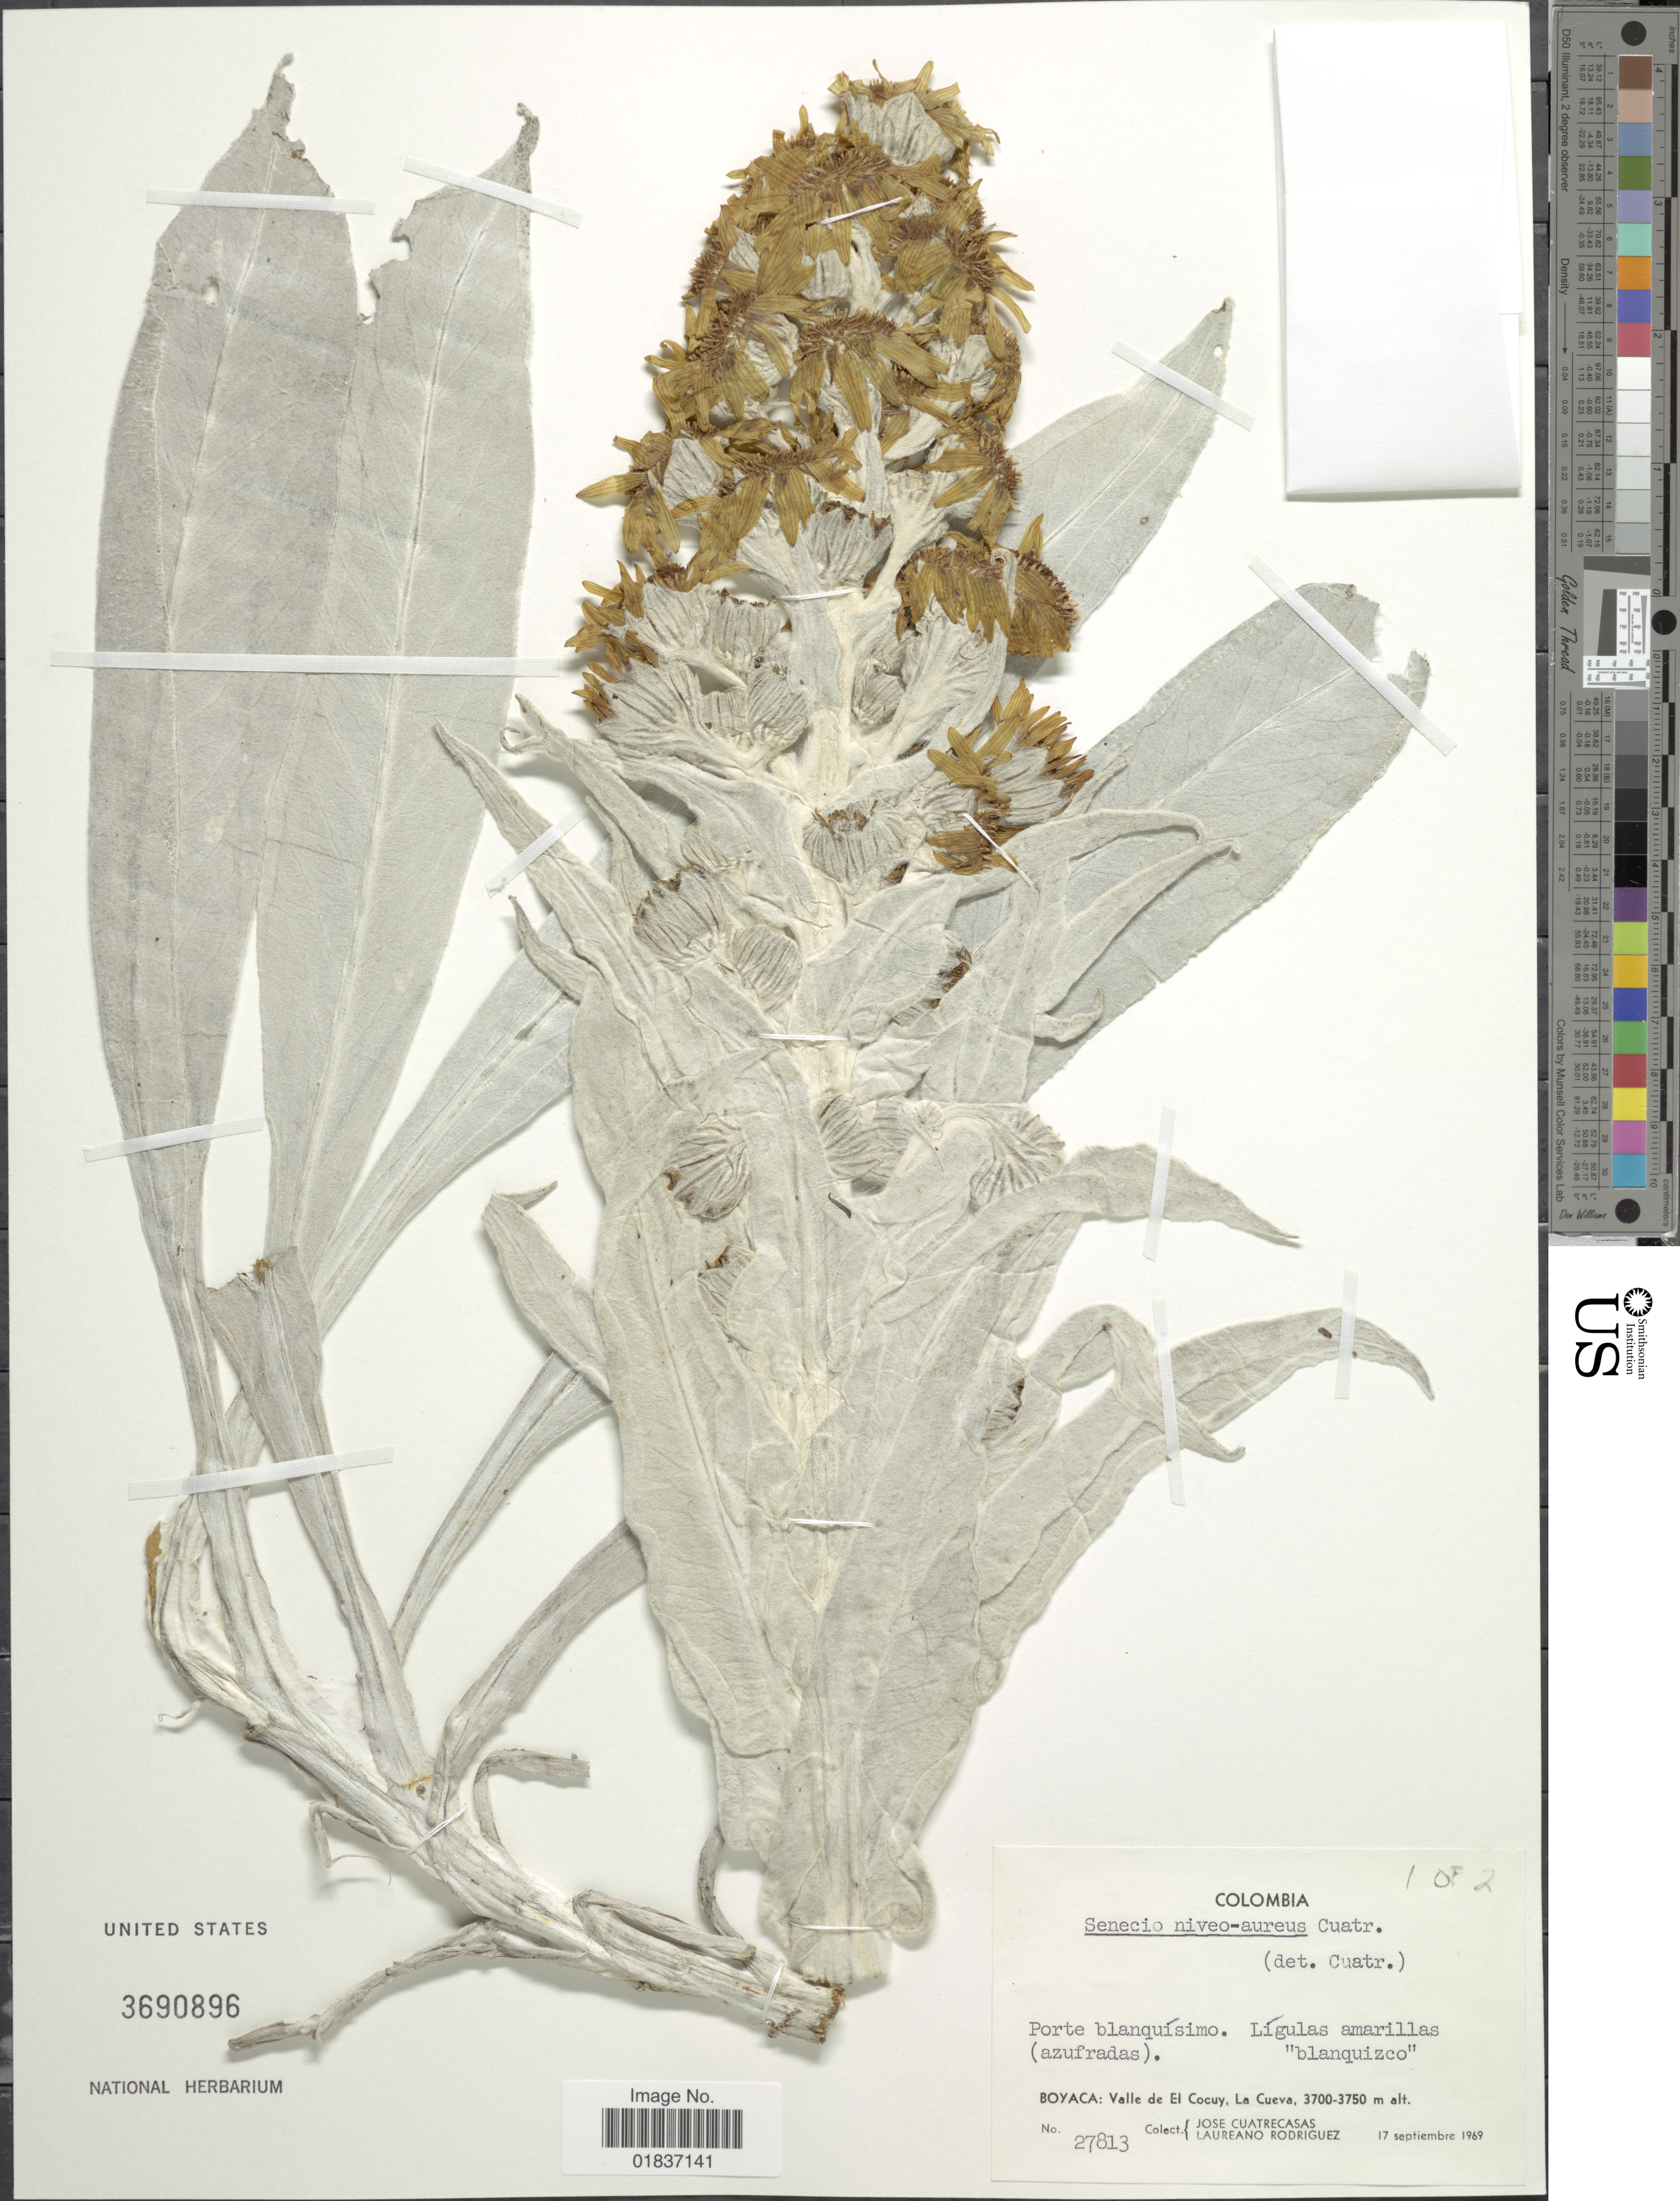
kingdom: Plantae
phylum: Tracheophyta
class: Magnoliopsida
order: Asterales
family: Asteraceae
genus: Senecio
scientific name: Senecio niveo-aureus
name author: Cuatrec.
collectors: J. Cuatrecasas & L. Rodriguez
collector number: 27813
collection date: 1969-09-17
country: Colombia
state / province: Boyacá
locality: Boyacá: Valle de El Cocuy, La Cueva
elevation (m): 3700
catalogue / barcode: US 3690896